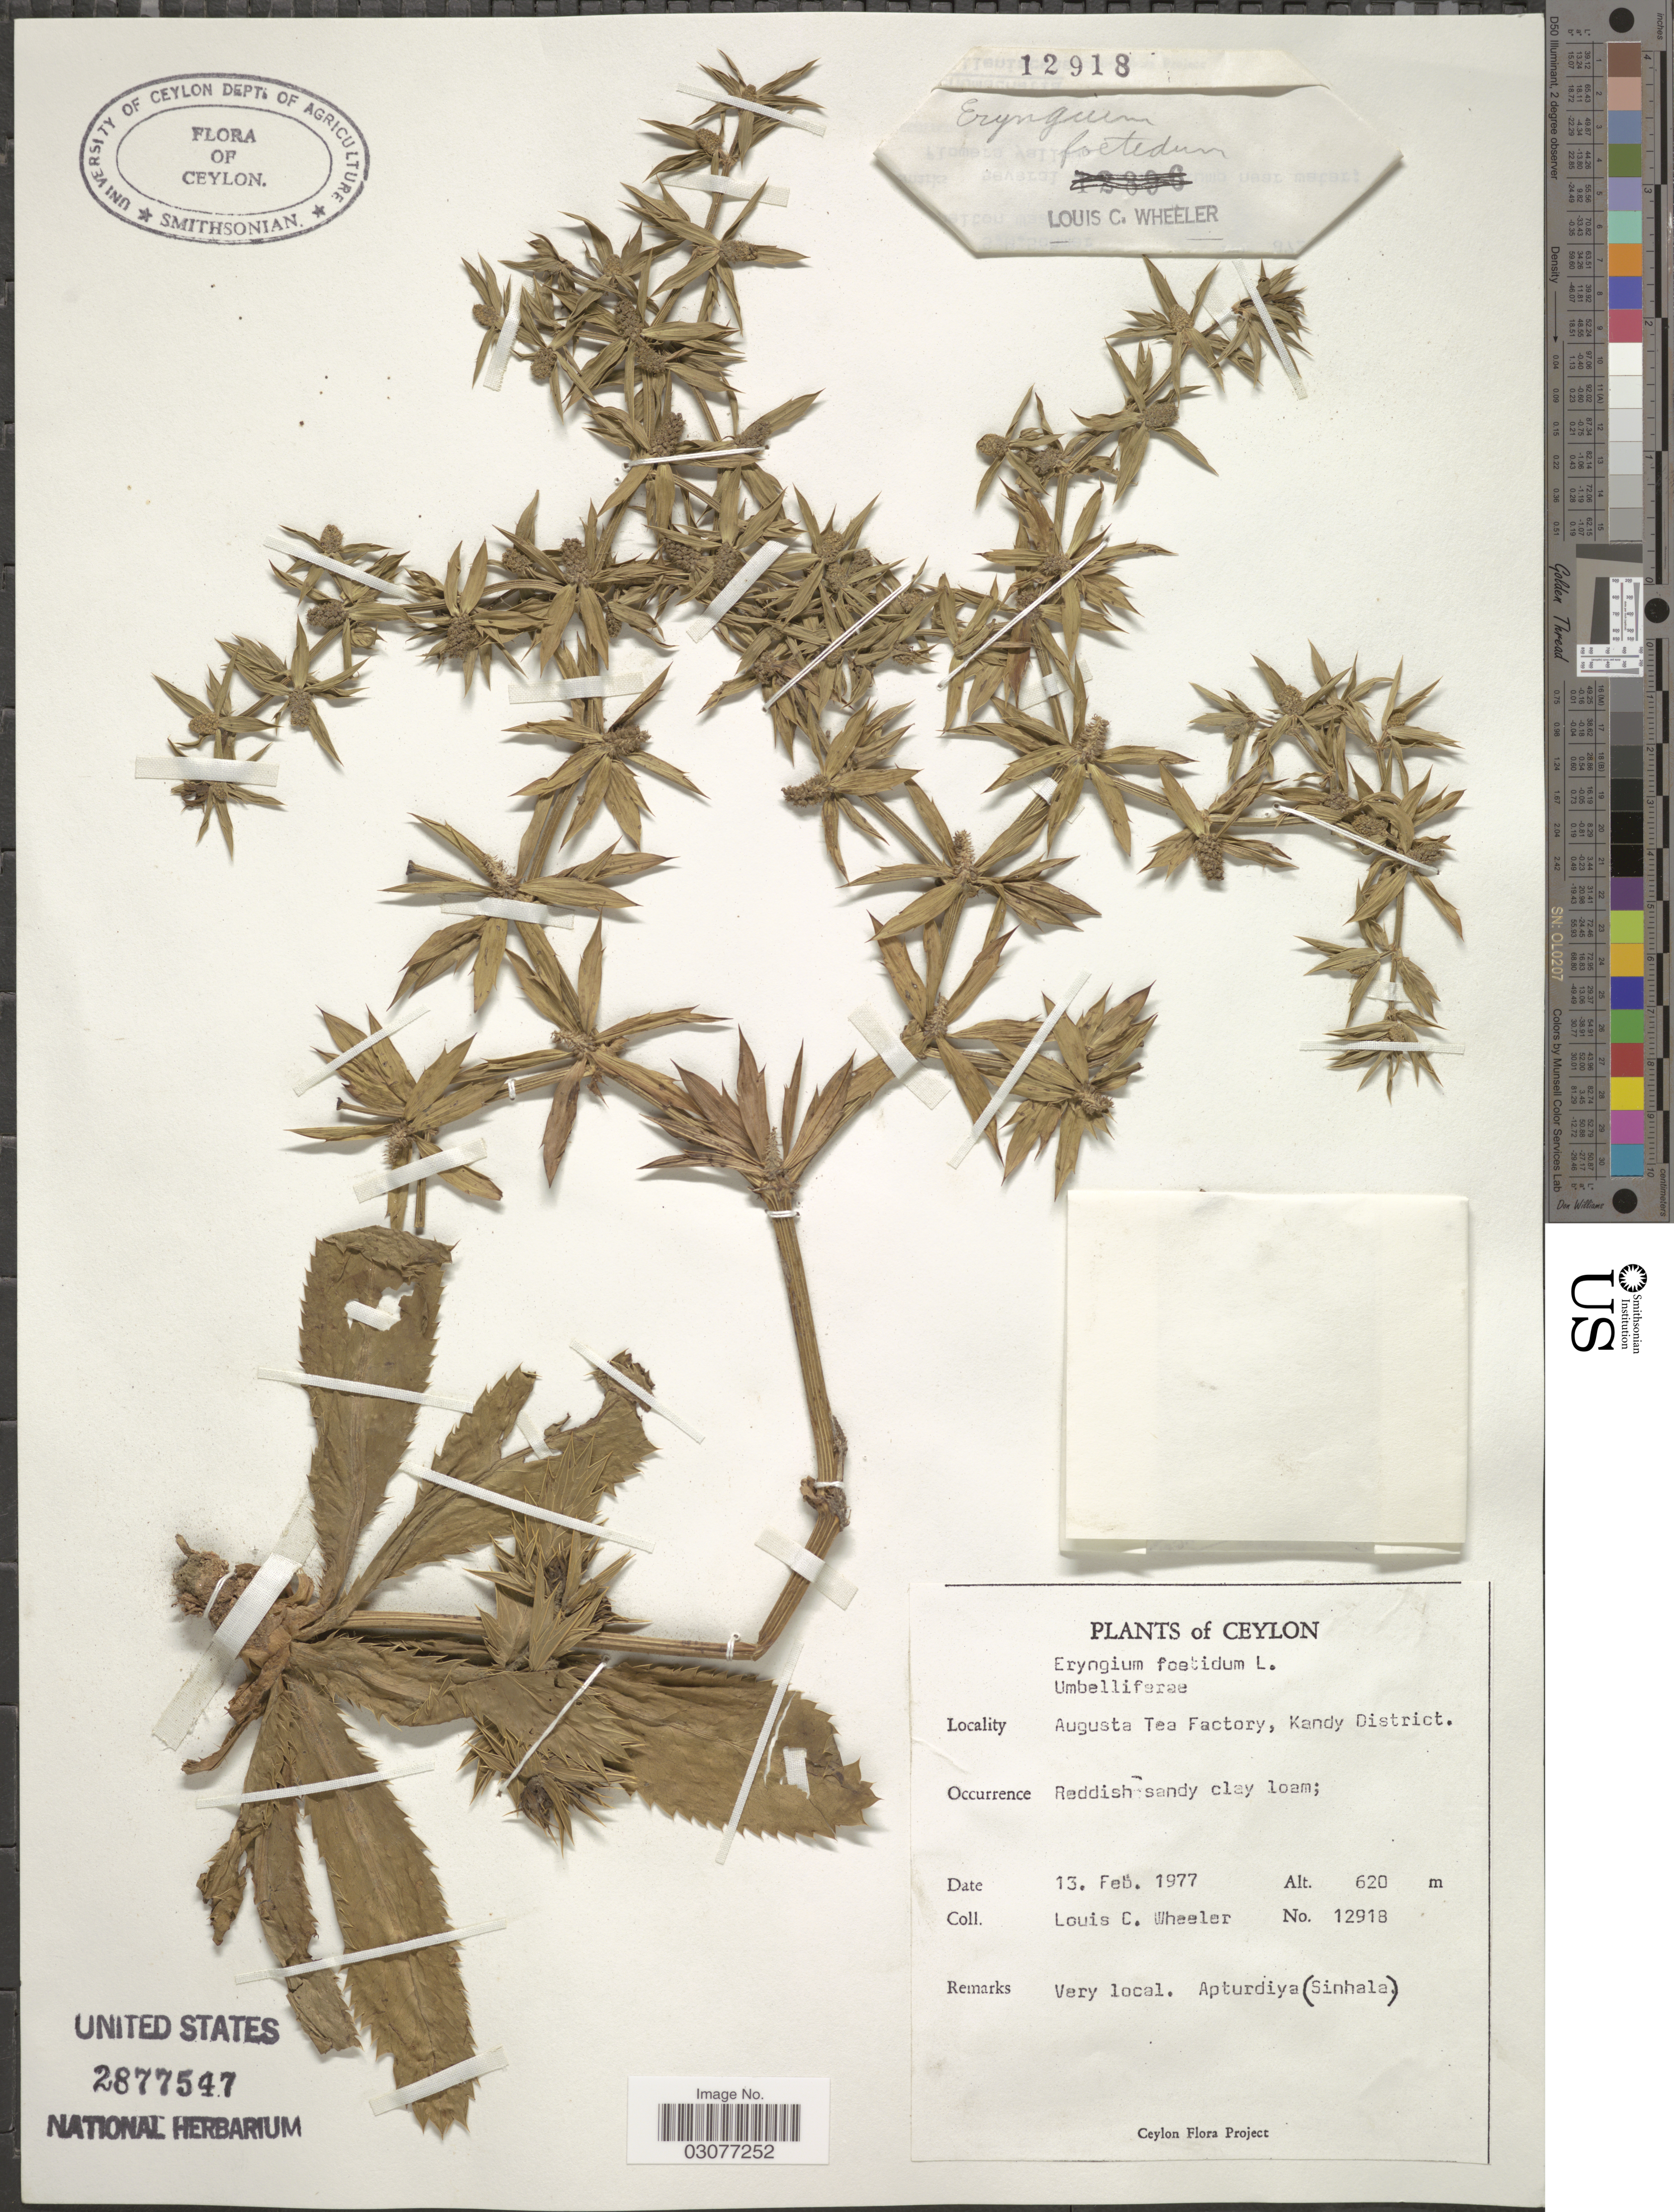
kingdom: Plantae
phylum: Tracheophyta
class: Magnoliopsida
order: Apiales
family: Apiaceae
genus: Eryngium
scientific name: Eryngium foetidum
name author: L.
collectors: L. C. Wheeler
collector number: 12918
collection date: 1977-02-13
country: Sri Lanka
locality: Ceylon, Augusta Tea Factory, Kandy District.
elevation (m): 620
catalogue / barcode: US 2877547